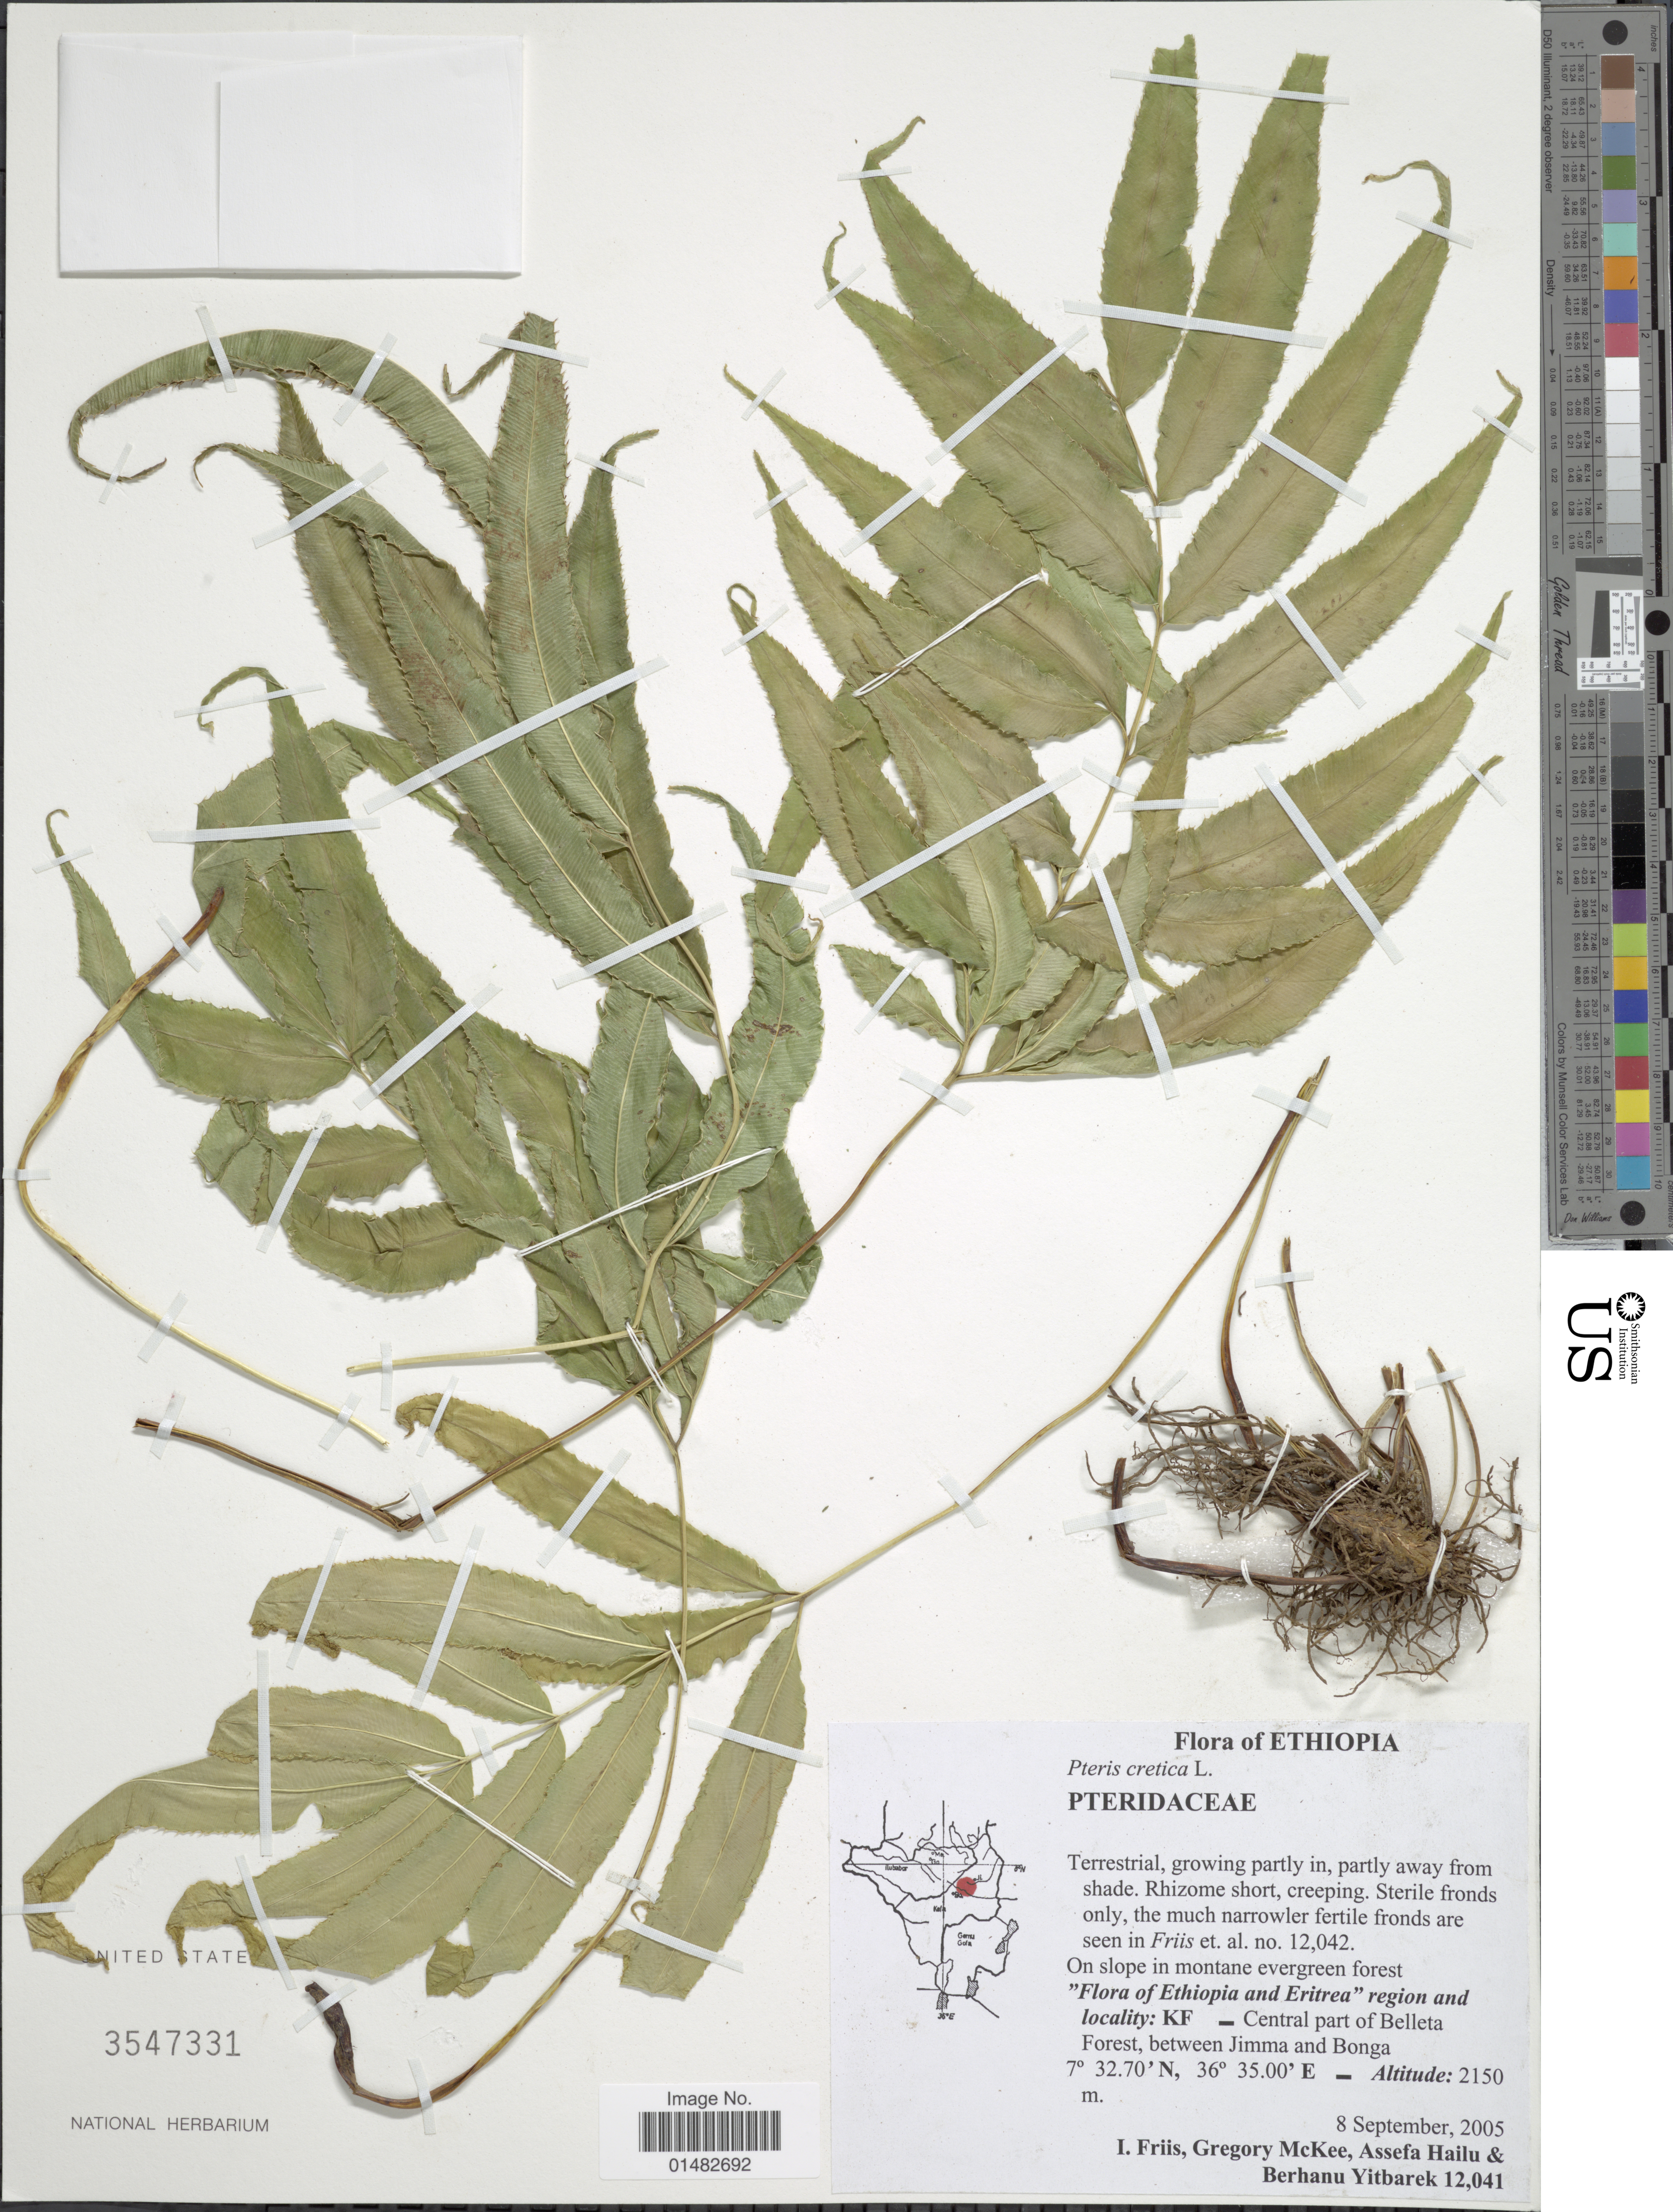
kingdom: Plantae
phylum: Tracheophyta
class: Polypodiopsida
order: Polypodiales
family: Pteridaceae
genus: Pteris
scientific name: Pteris cretica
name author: L.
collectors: I. Friis, G. S. McKee, A. Hailu & B. Yitbarek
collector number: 12041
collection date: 2005-09-08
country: Ethiopia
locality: KF- Central part of Belleta Forest, between Jimma and Bonga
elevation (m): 2150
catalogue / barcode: US 3547331